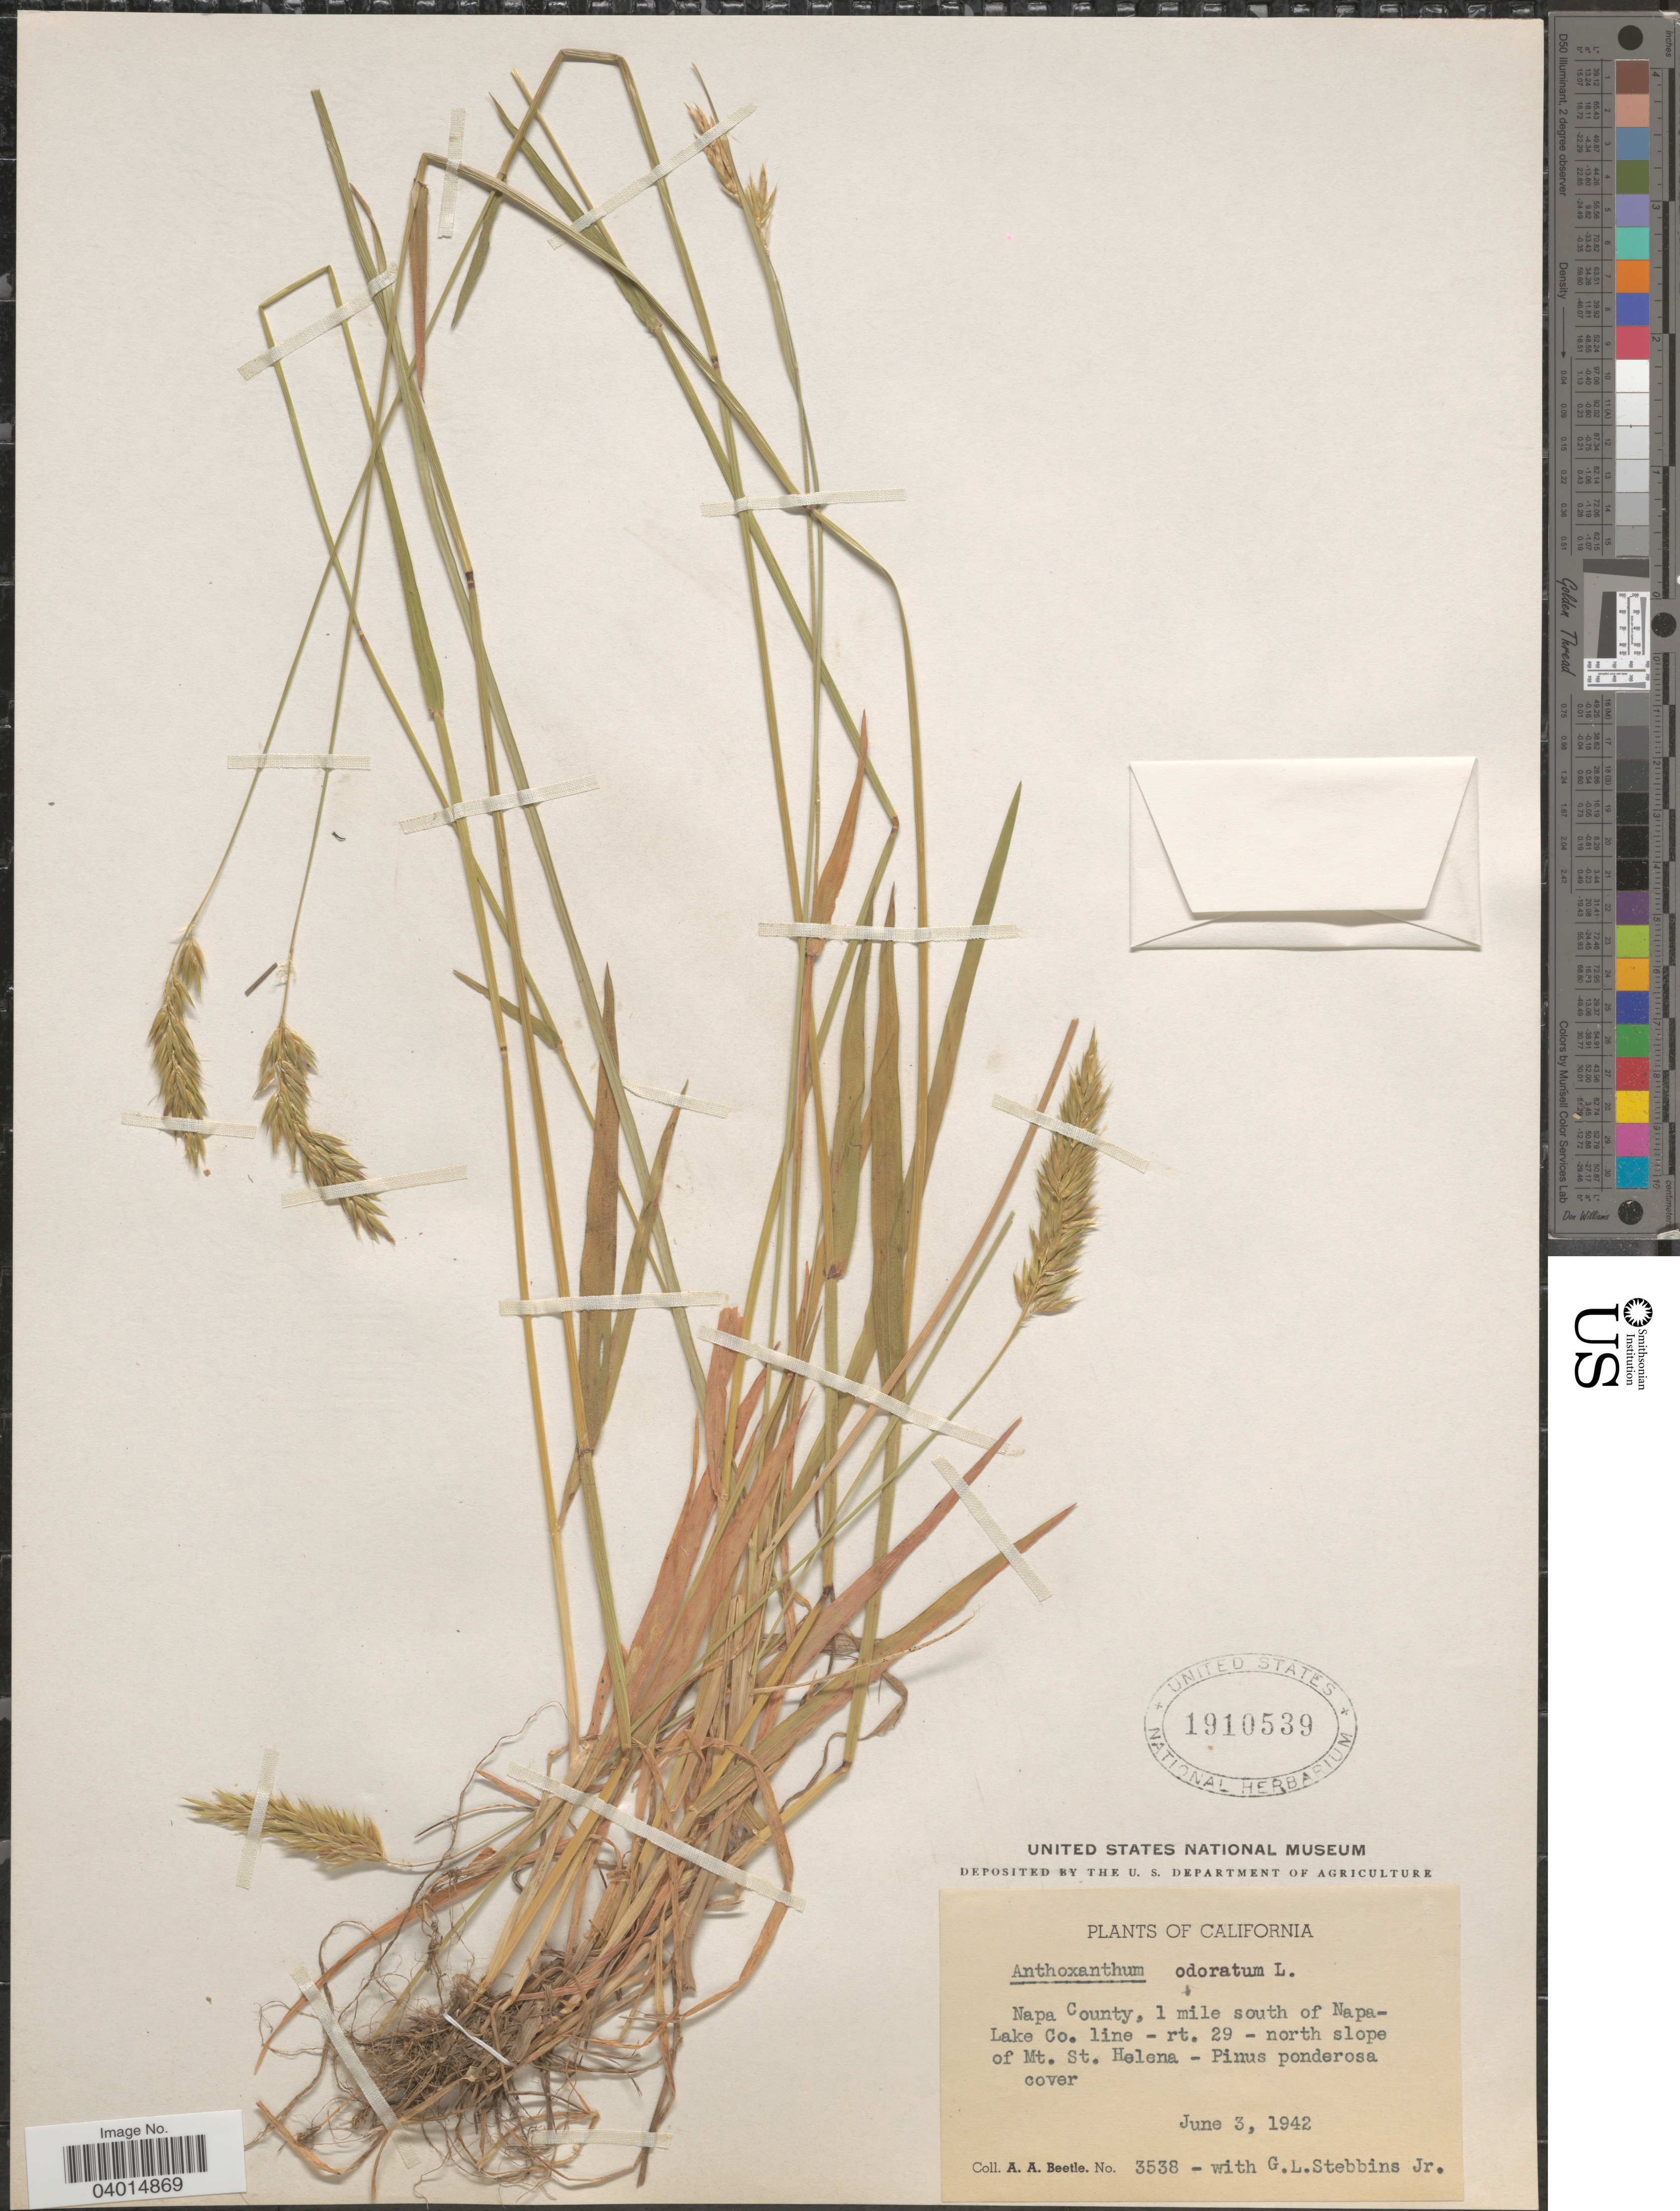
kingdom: Plantae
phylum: Tracheophyta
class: Liliopsida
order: Poales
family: Poaceae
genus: Anthoxanthum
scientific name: Anthoxanthum odoratum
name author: L.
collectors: A. A. Beetle & G. L. Stebbins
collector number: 3538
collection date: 1942-06-03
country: United States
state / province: California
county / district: Napa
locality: Napa County, 1 mile south of Napa-Lake Co. line - rt. 29- north slope of Mt. St. Helena.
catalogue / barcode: US 1910539